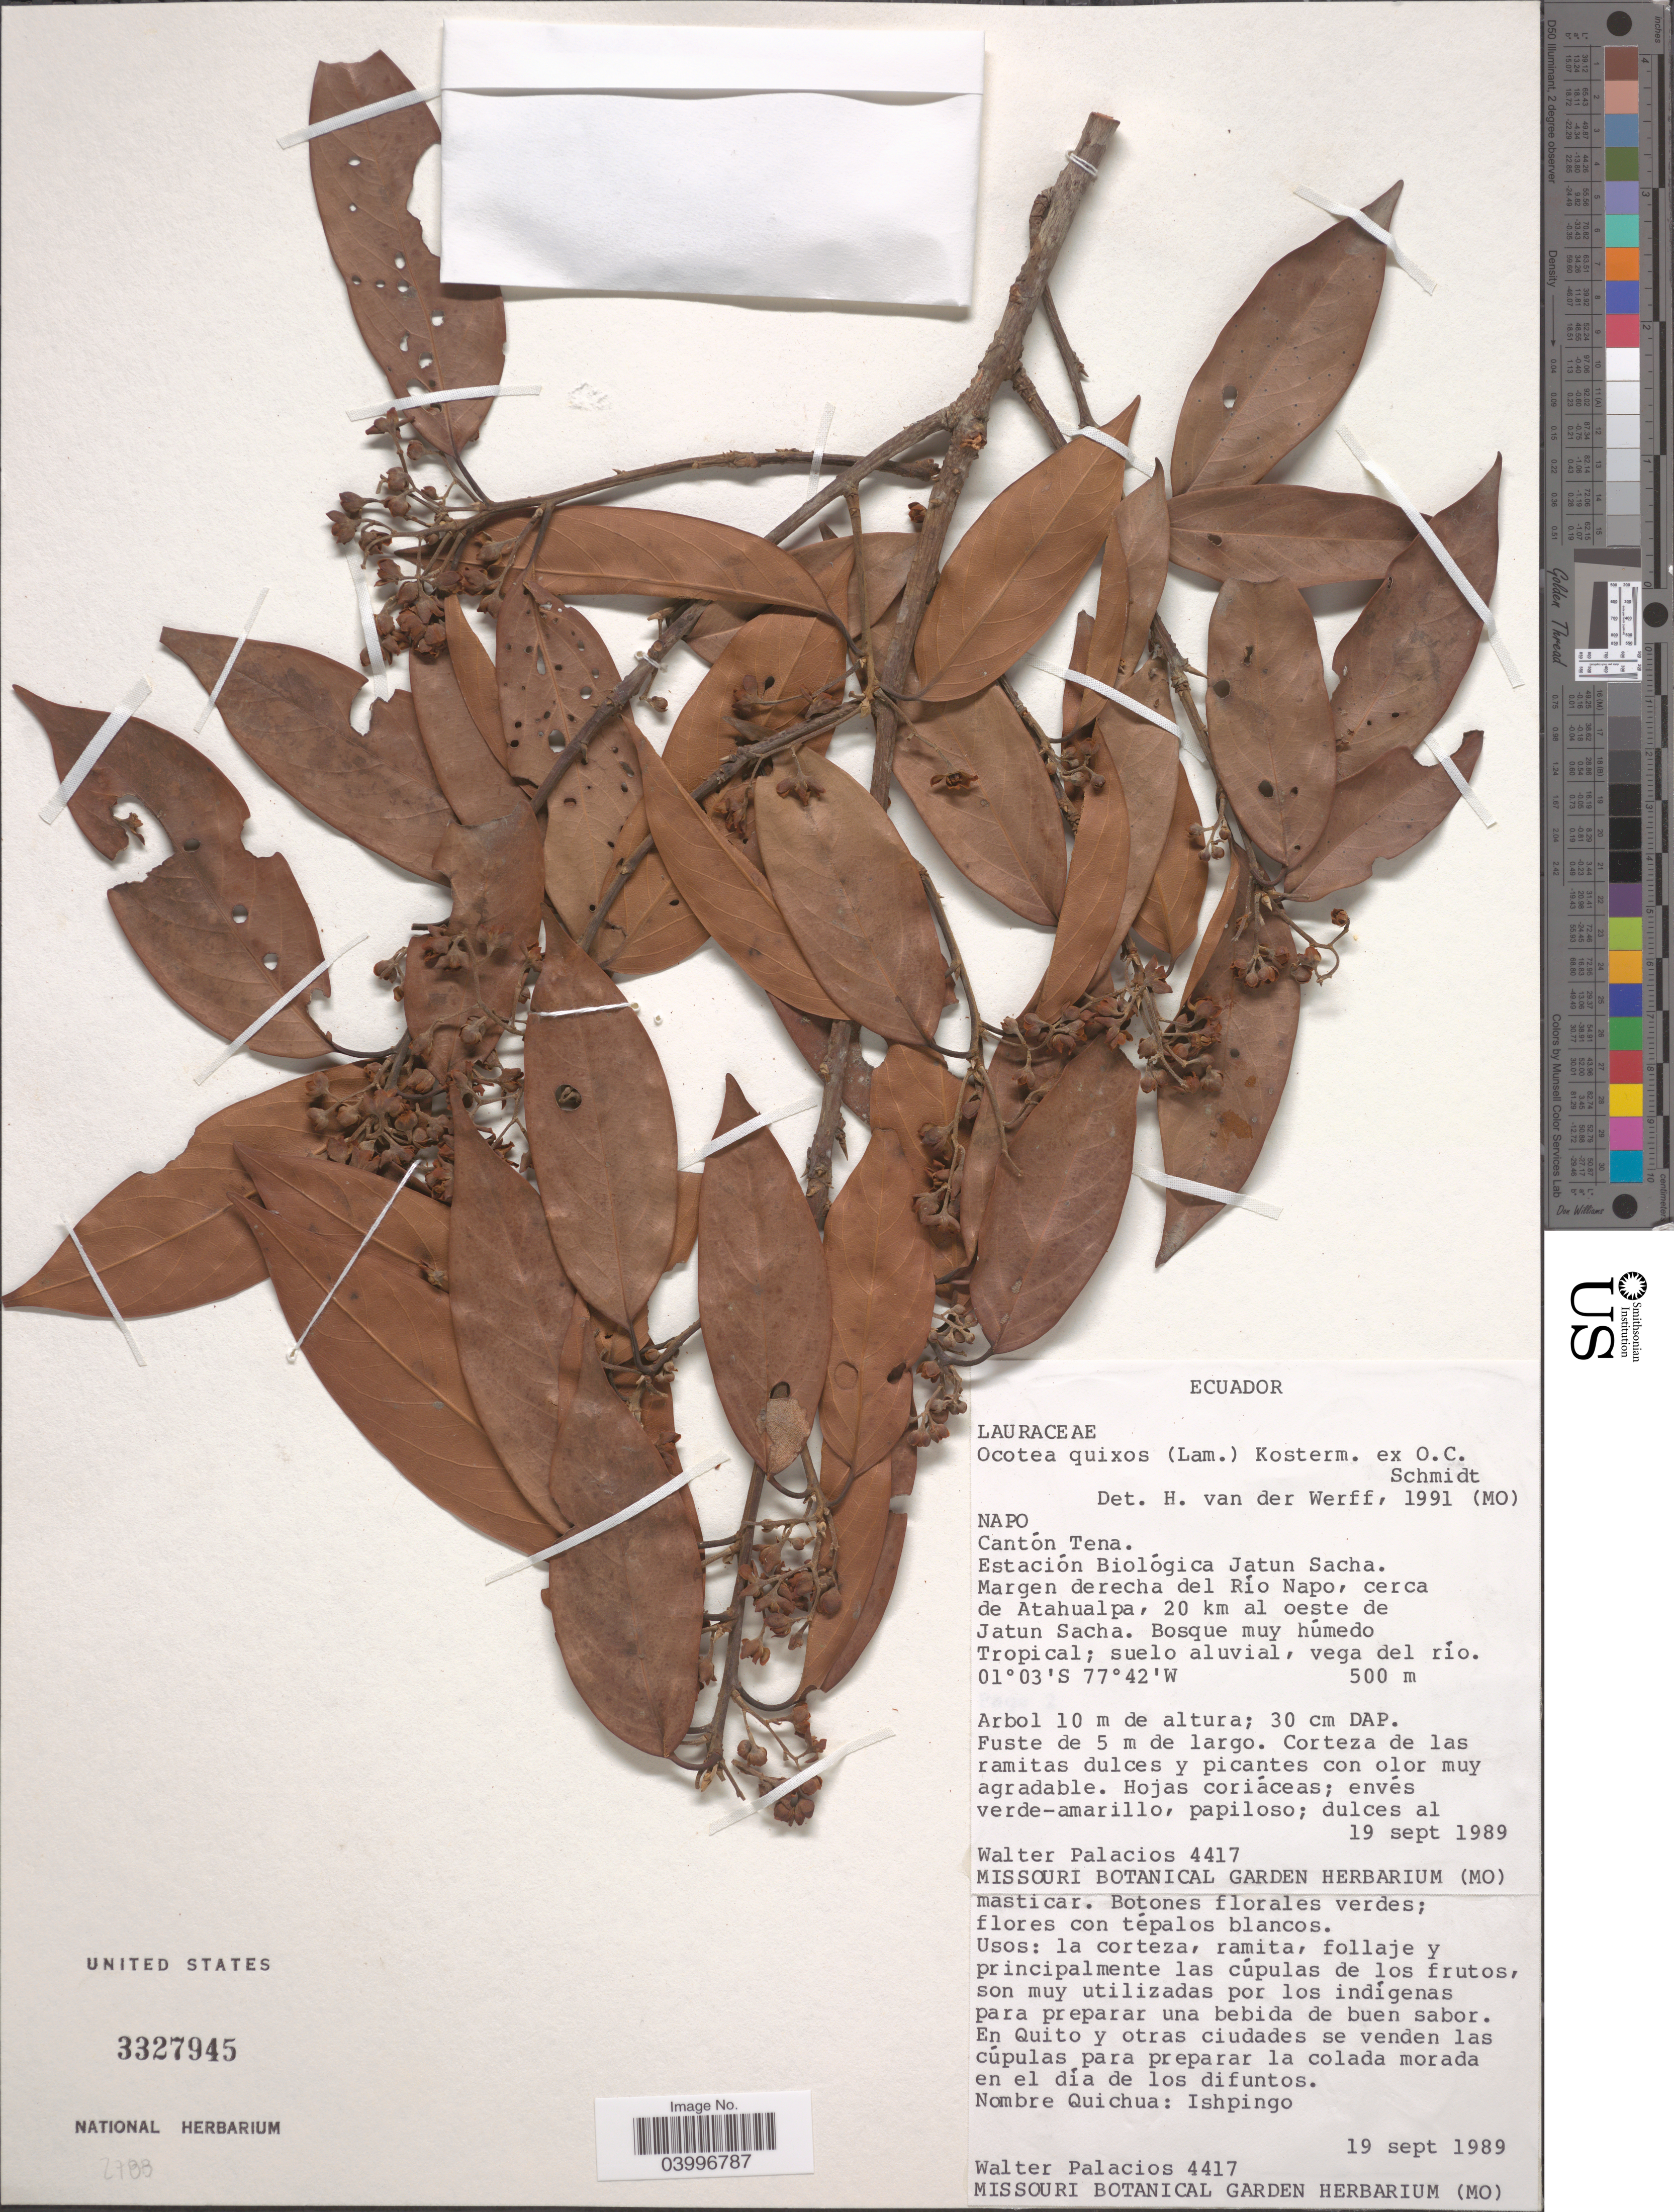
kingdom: Plantae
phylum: Tracheophyta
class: Magnoliopsida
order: Laurales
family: Lauraceae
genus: Ocotea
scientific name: Ocotea quixos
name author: (Lam. & Nees) Kosterm.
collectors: W. Palacios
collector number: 4417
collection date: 1989-09-19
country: Ecuador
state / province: Napo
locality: Cantón Tena. Estación Biológica Jatun Sacha. Margen derecha del Río Napo, cerca de Atahualpa, 20 km al oeste de Jatun Sacha.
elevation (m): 500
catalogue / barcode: US 3327945